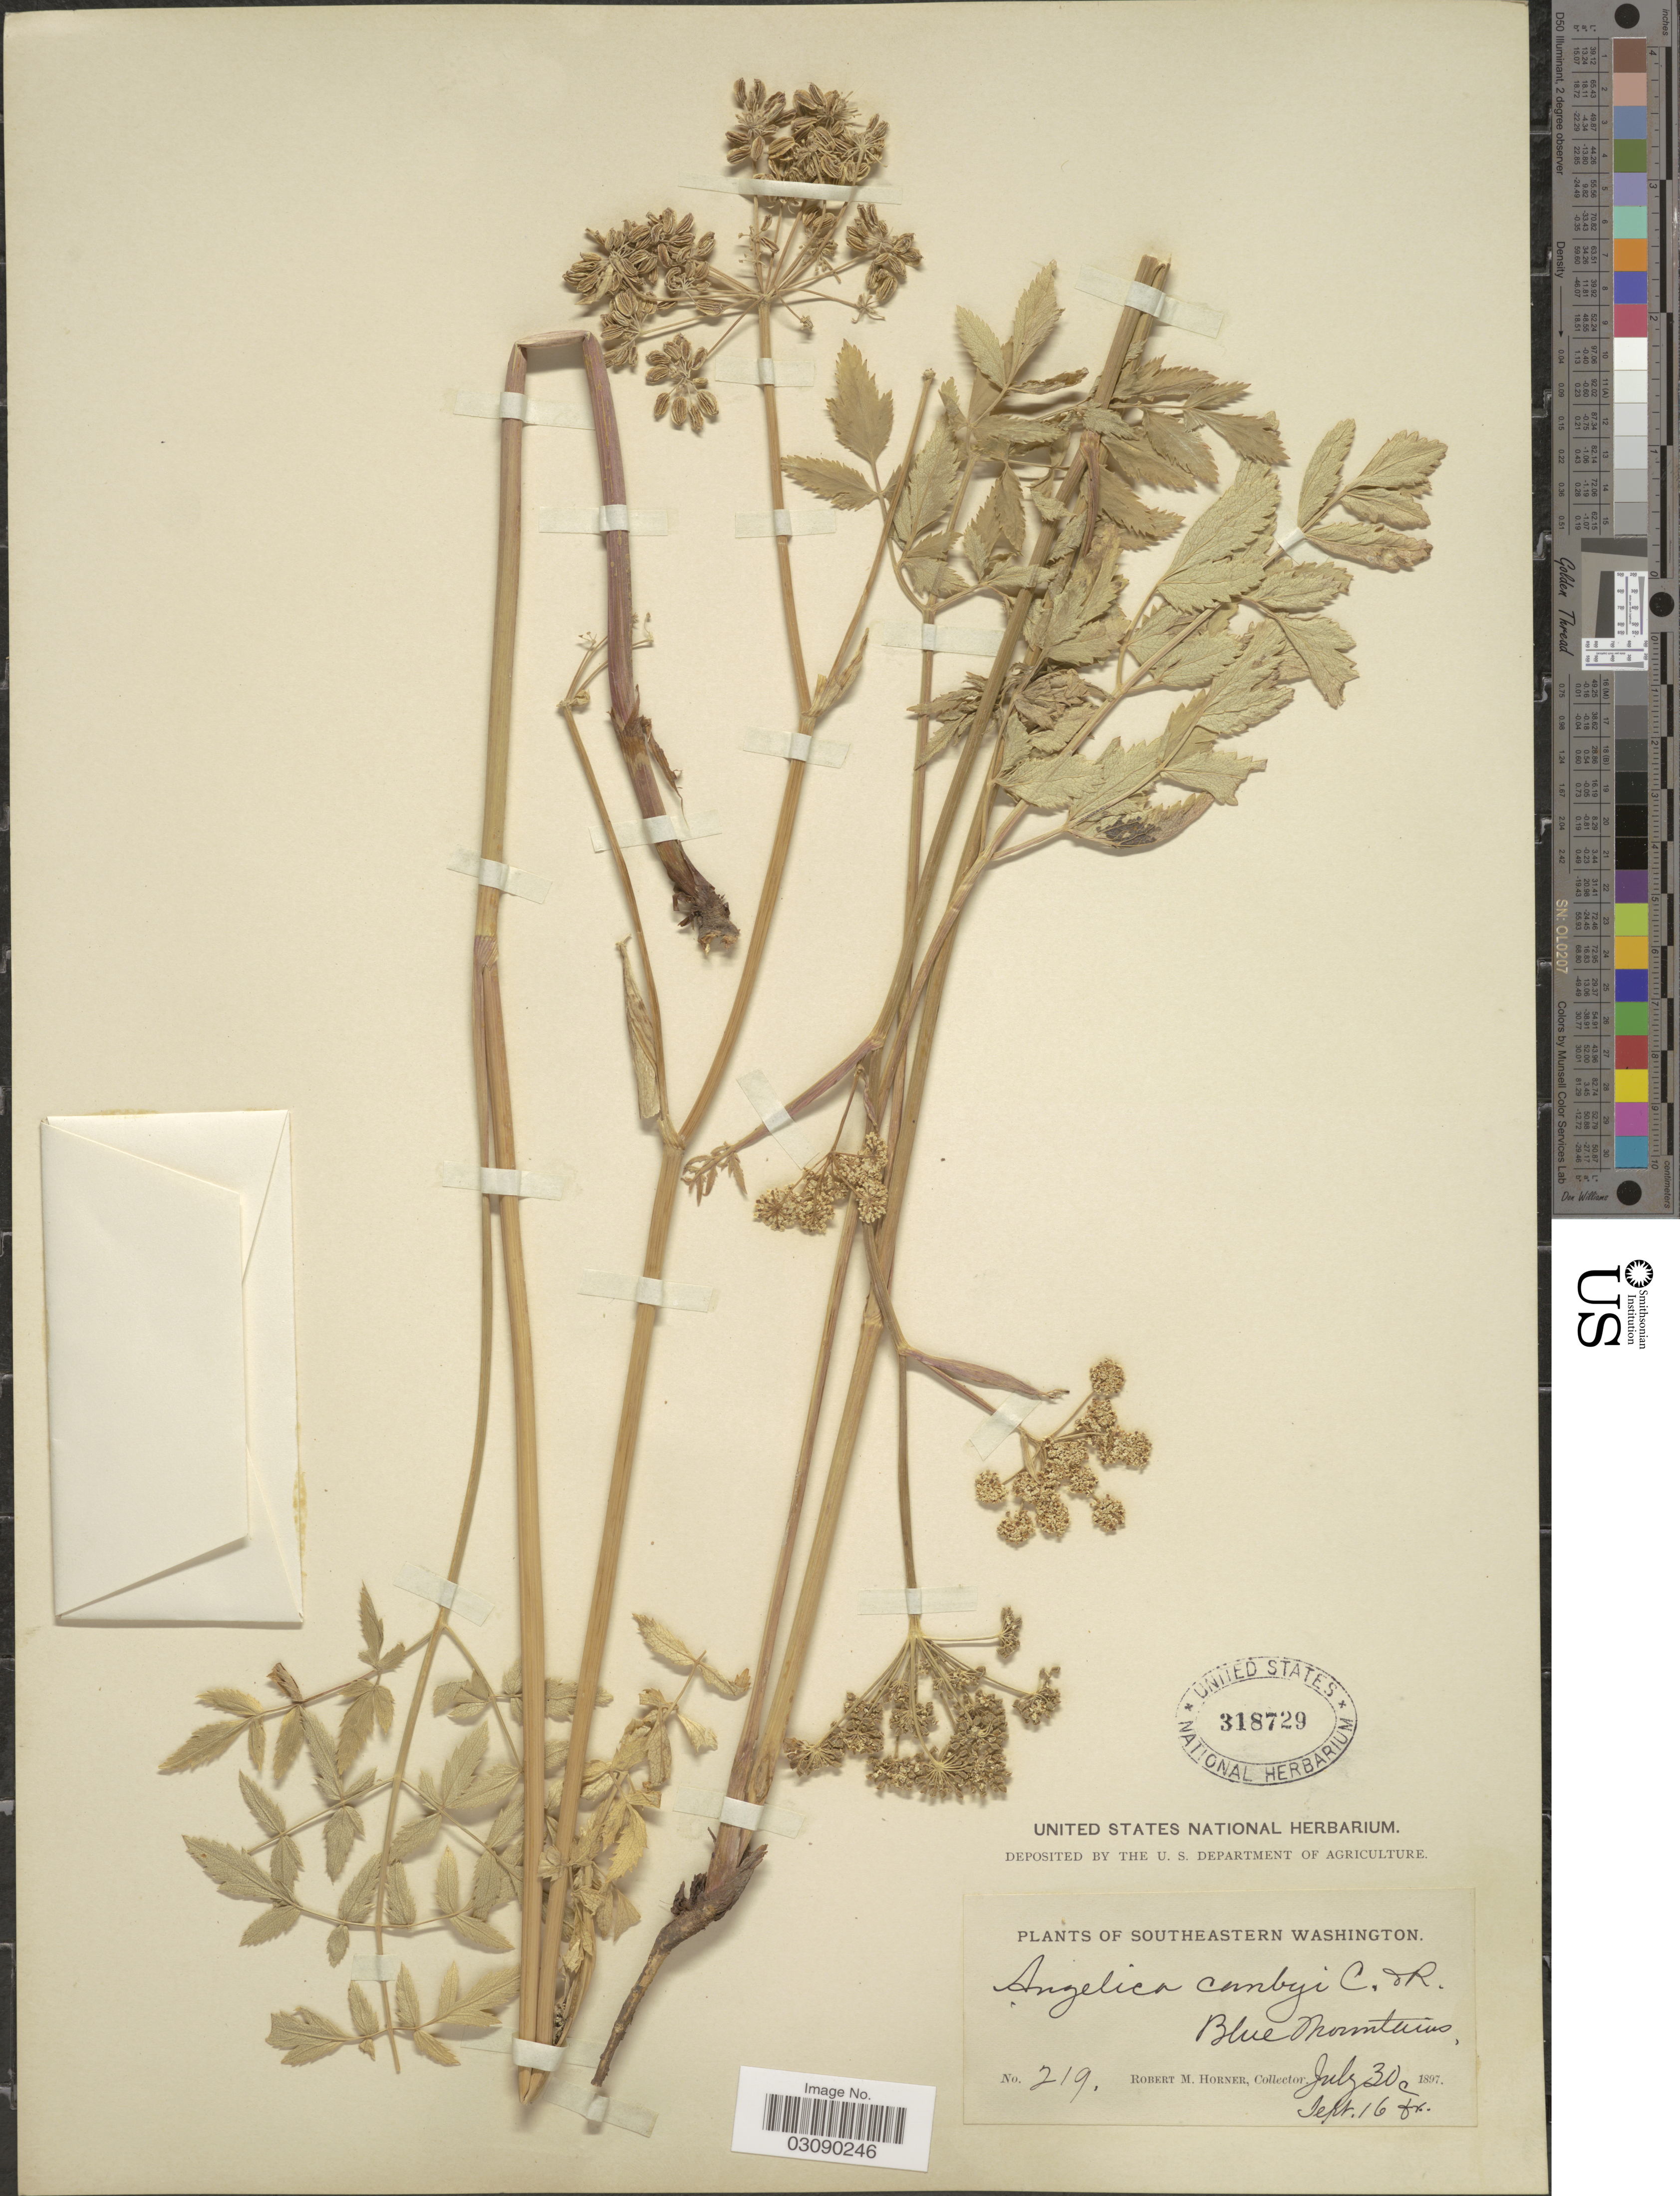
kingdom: Plantae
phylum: Tracheophyta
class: Magnoliopsida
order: Apiales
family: Apiaceae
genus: Angelica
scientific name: Angelica canbyi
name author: J.M. Coult. & Rose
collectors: R. Horner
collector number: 219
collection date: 1897-07-30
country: United States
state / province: Washington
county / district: Clallam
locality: Southeastern Washington. Blue Mountains.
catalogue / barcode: US 318729